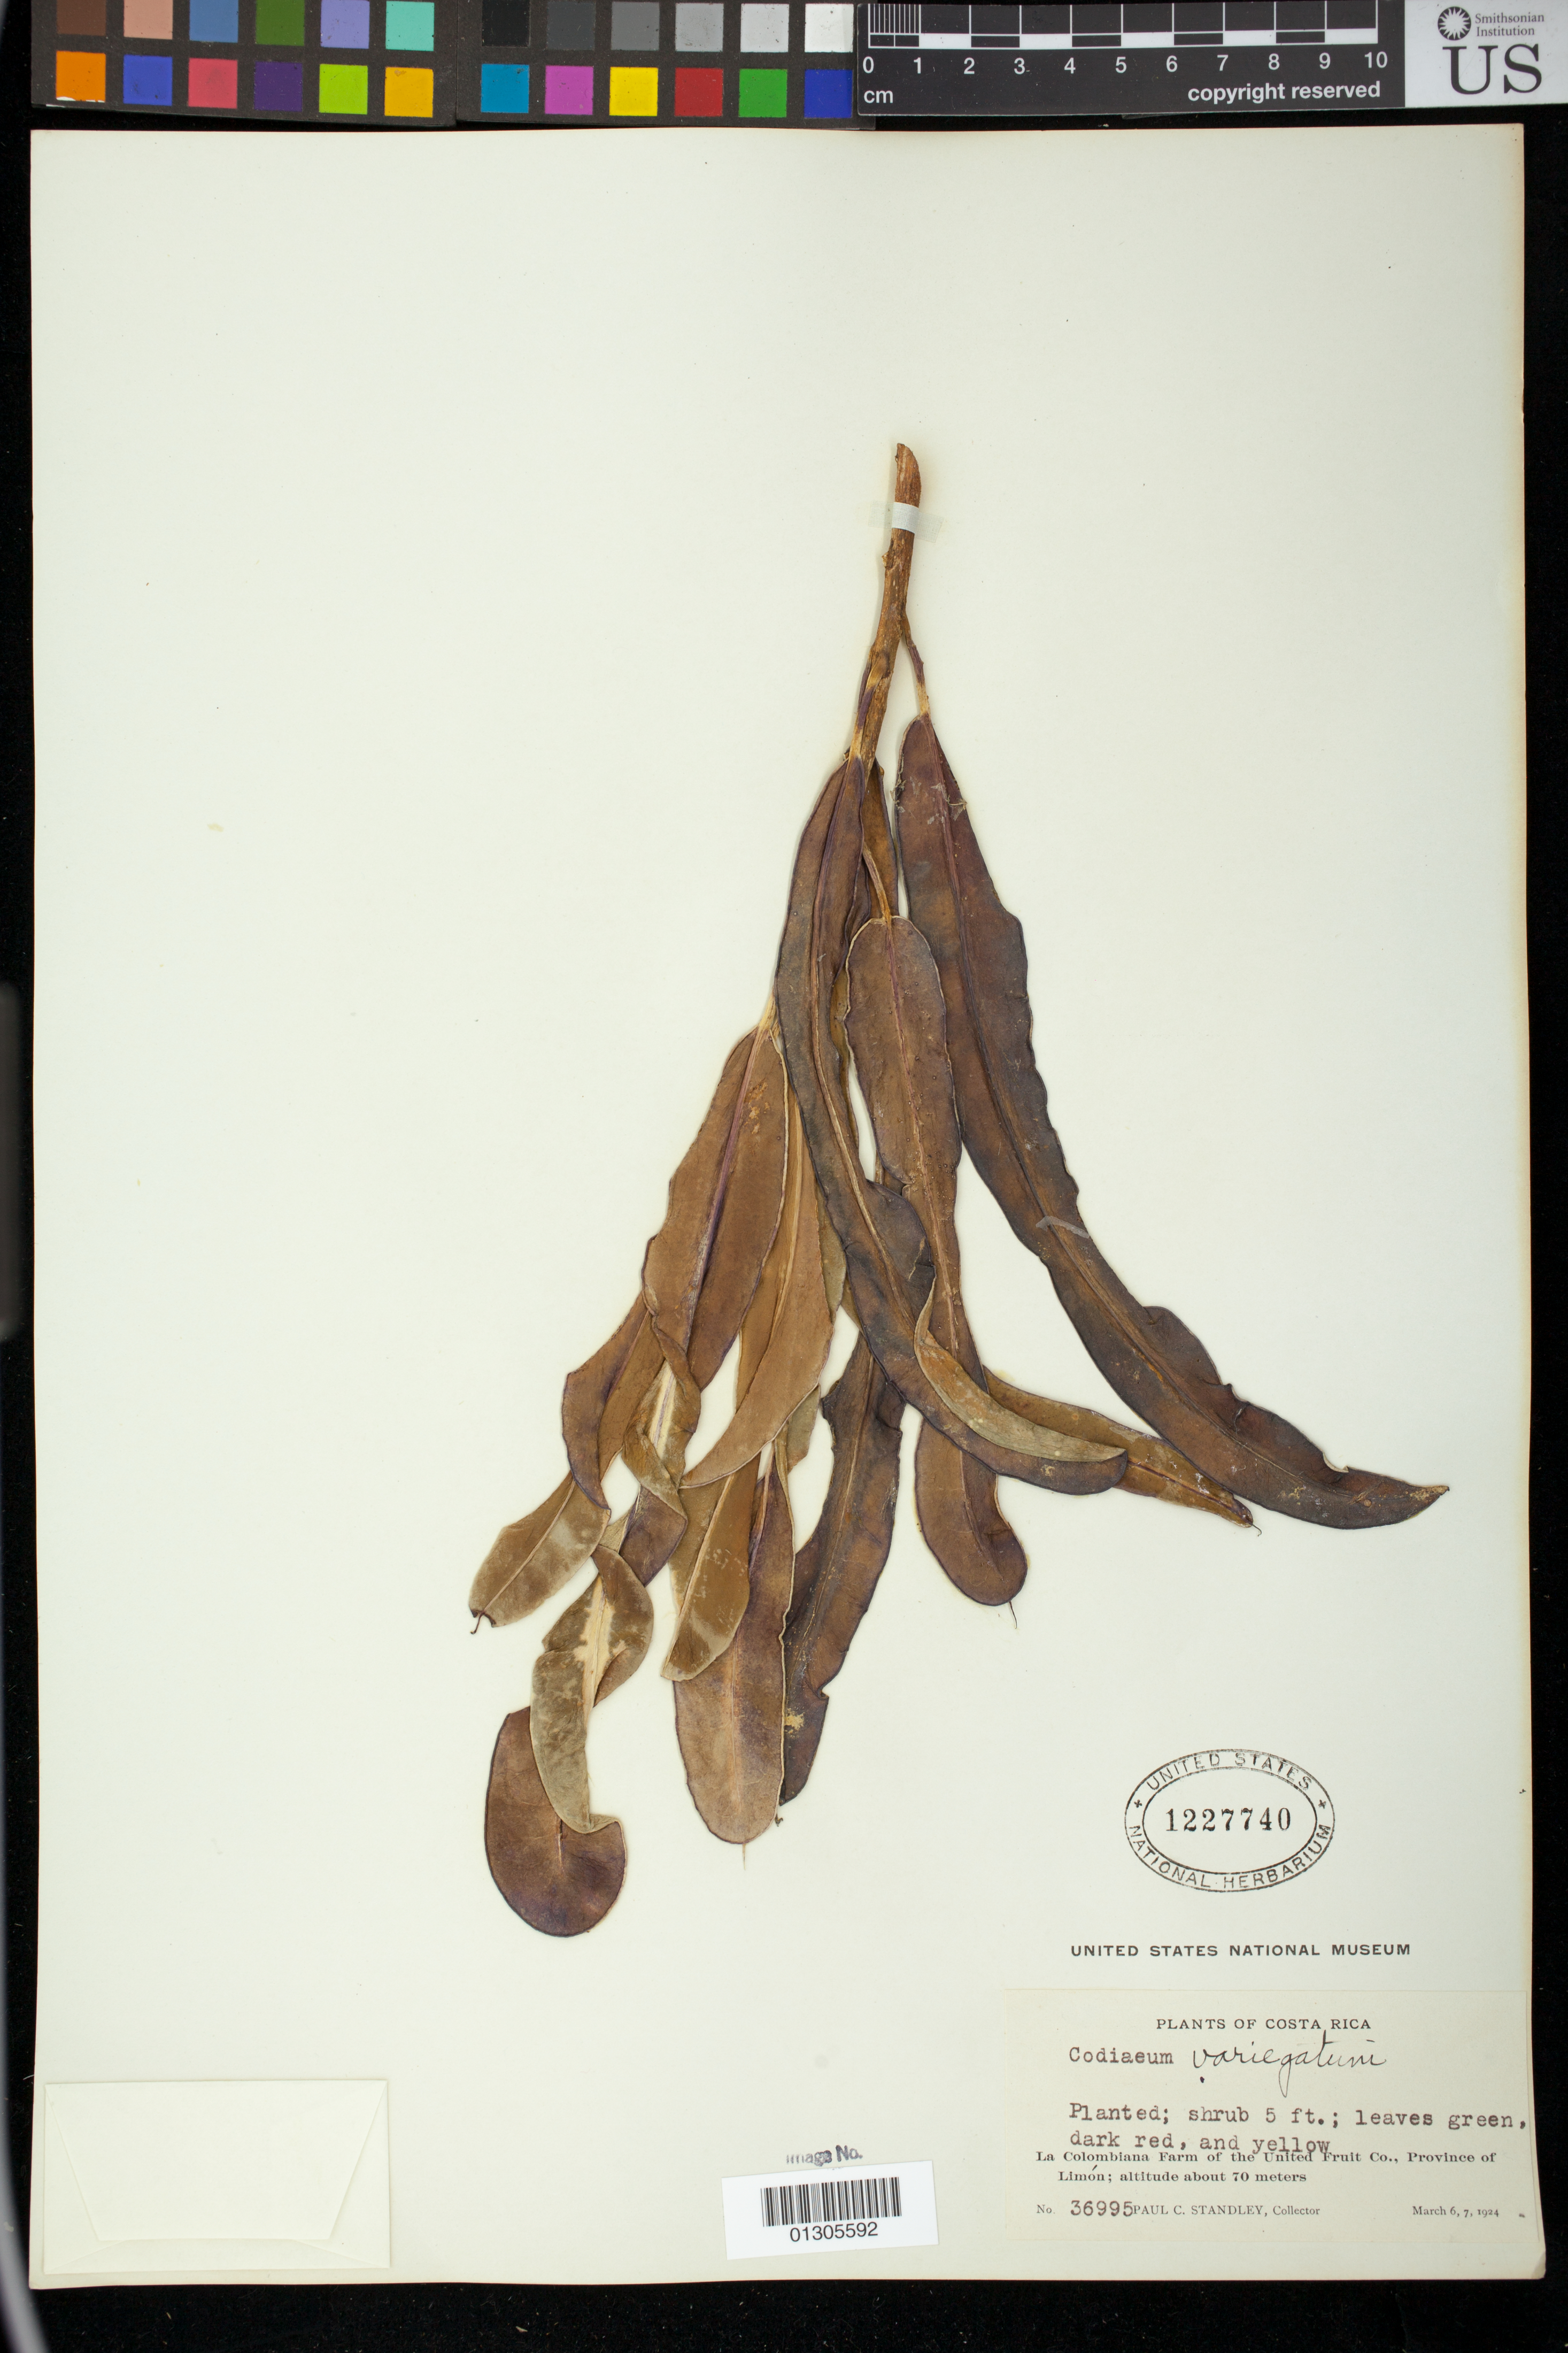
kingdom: Plantae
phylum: Tracheophyta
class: Magnoliopsida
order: Malpighiales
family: Euphorbiaceae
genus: Codiaeum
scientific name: Codiaeum variegatum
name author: (L.) Rumph. ex A. Juss.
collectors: P. C. Standley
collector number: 36995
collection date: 1924-03-06/1924-03-07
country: Costa Rica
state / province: Limón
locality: La Colombiana Farm of the United Fruit Co.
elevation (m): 70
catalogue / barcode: US 1227740